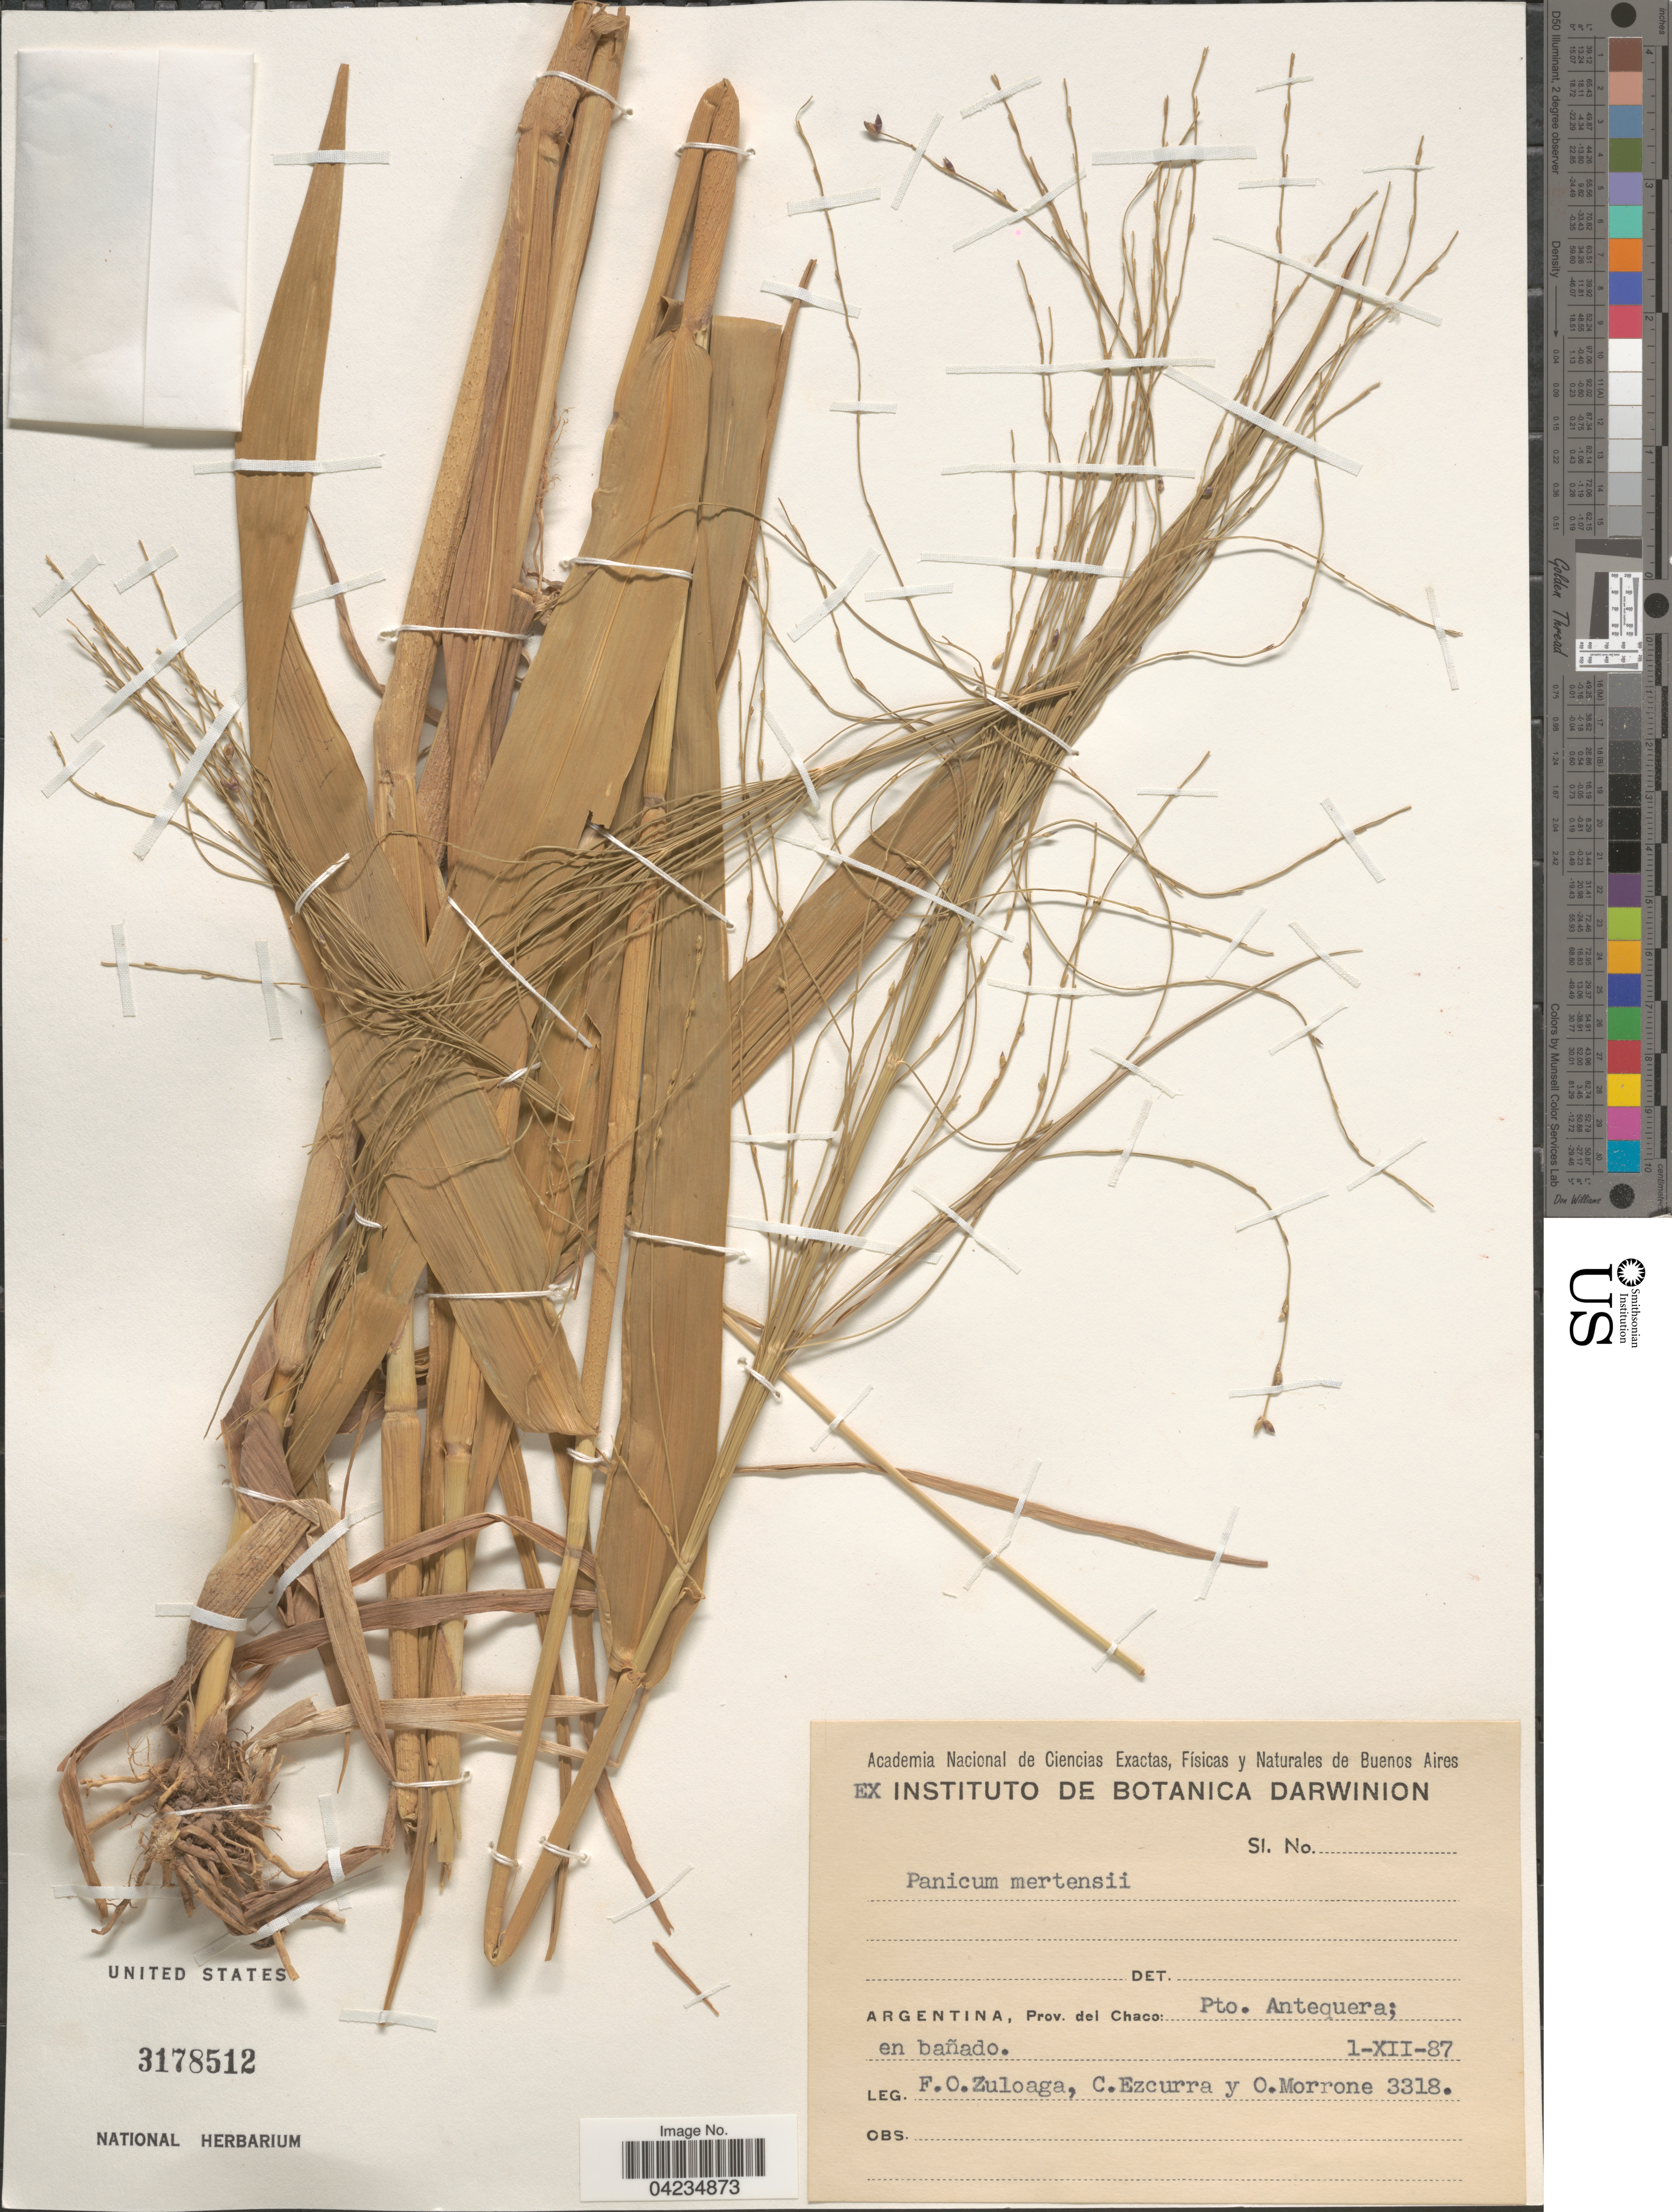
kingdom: Plantae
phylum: Tracheophyta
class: Liliopsida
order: Poales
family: Poaceae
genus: Stephostachys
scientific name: Stephostachys mertensii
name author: (Roth) Zuloaga & Marrone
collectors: F. O. Zuloaga, C. Ezcurra & O. N. Morrone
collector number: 3318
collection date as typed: Transcribed d/m/y: 1/12/87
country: Argentina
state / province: Chaco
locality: Pto. Antequera; en bañado.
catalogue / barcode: US 3178512